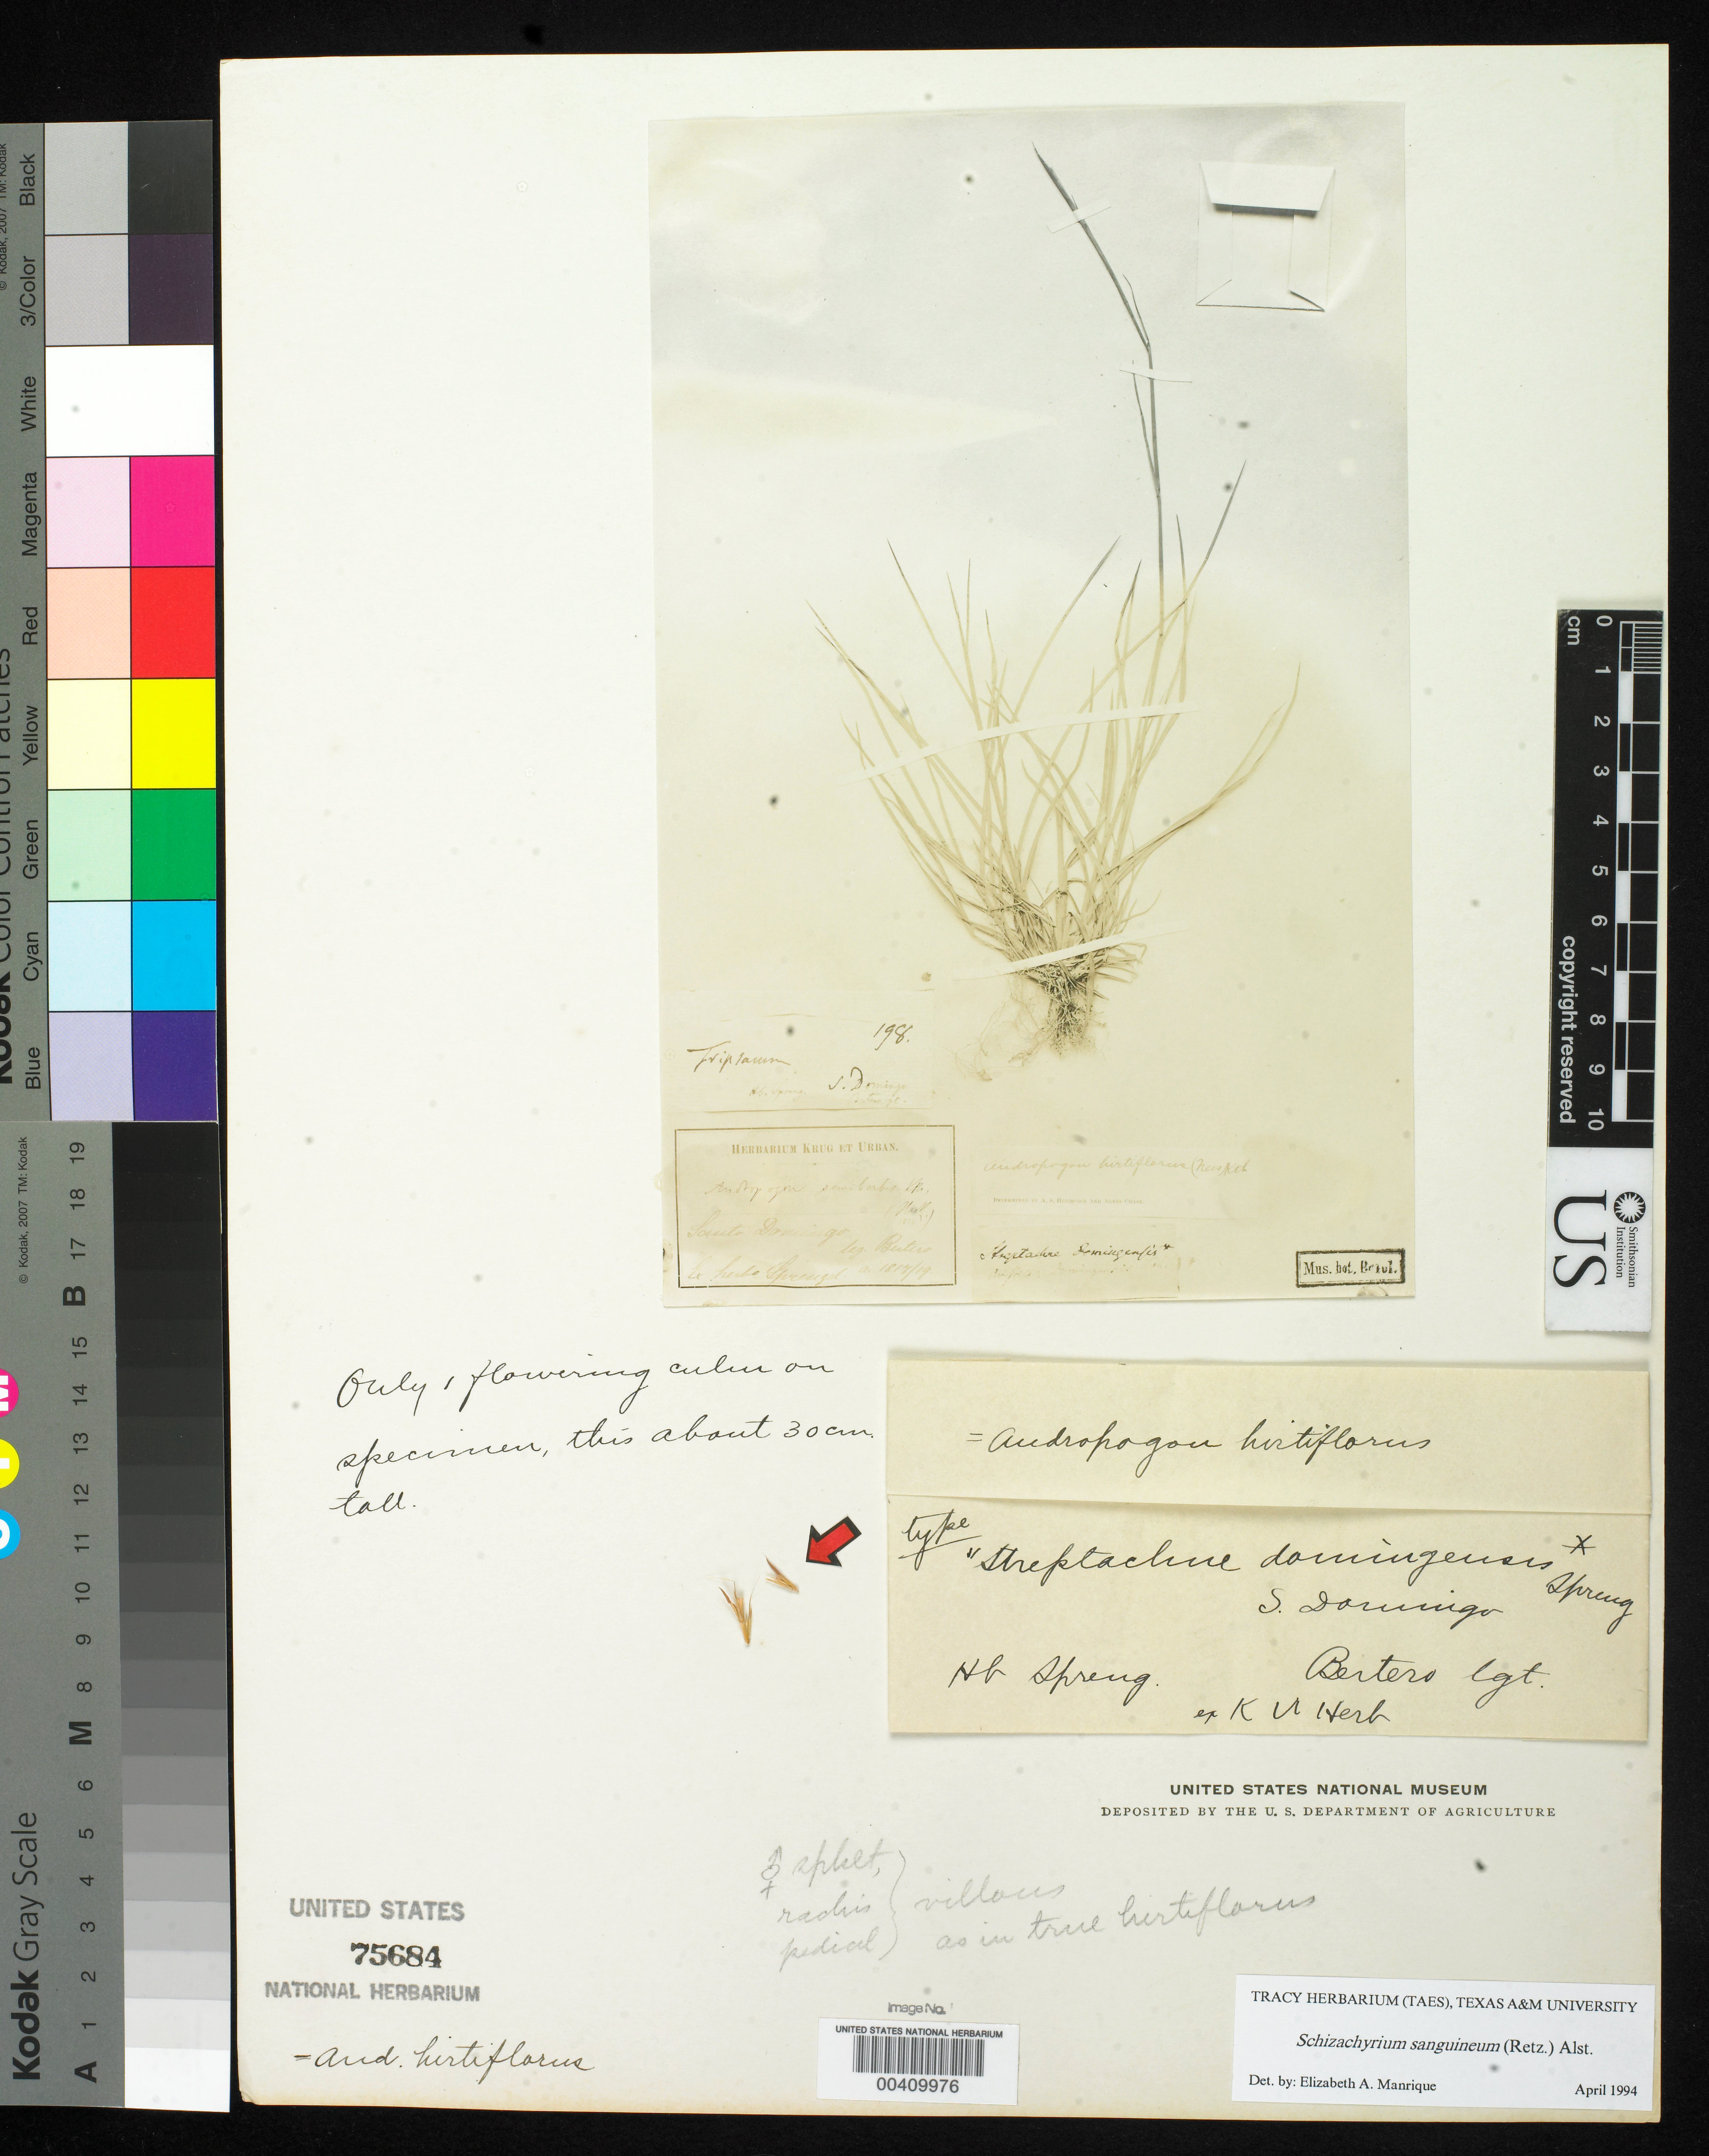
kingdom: Plantae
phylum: Tracheophyta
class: Liliopsida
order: Poales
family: Poaceae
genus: Streptachne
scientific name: Streptachne domingensis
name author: Spreng.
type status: Type Fragment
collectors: C. L. G. Bertero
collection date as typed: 1817 to -- --- 1819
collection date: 1817/1819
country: Dominican Republic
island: Hispaniola Island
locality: Santo Domingo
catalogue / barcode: US 75684